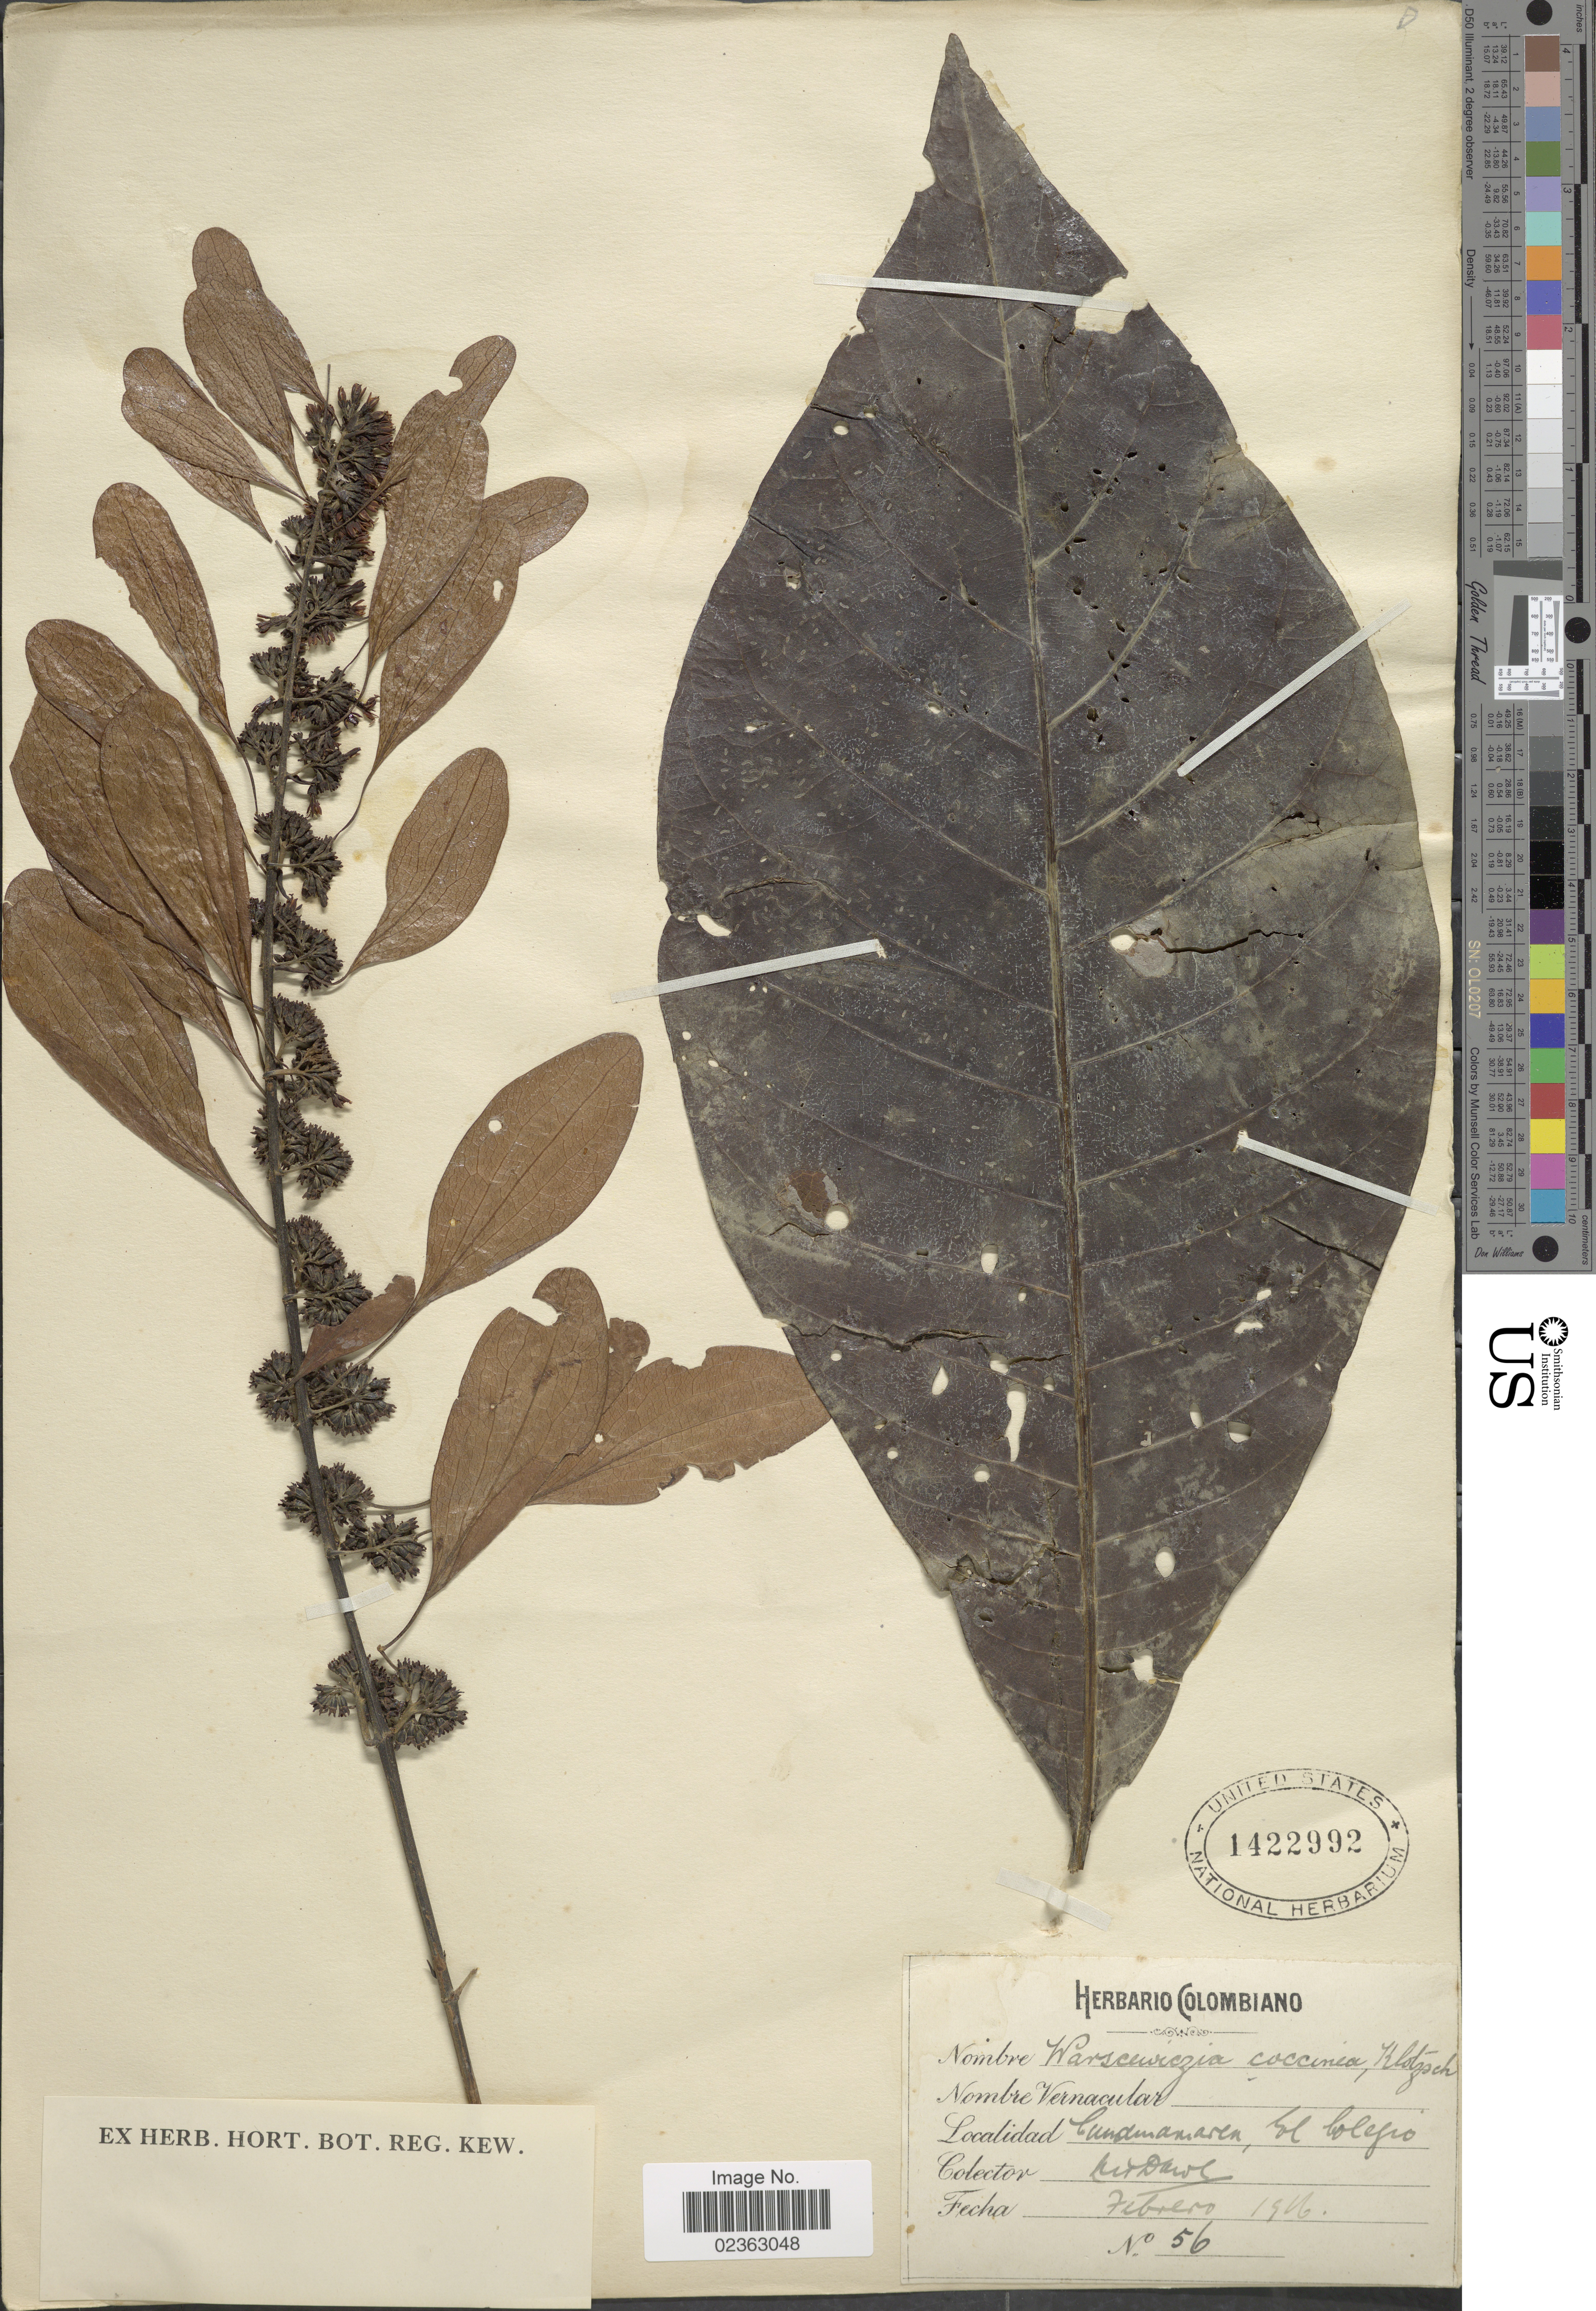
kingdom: Plantae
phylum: Tracheophyta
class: Magnoliopsida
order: Gentianales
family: Rubiaceae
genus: Warszewiczia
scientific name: Warszewiczia coccinea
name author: (Vahl) Klotzsch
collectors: M. T. Dawe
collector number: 56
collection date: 1916-02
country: Colombia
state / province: Cundinamarca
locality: El Colegio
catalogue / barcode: US 1422992